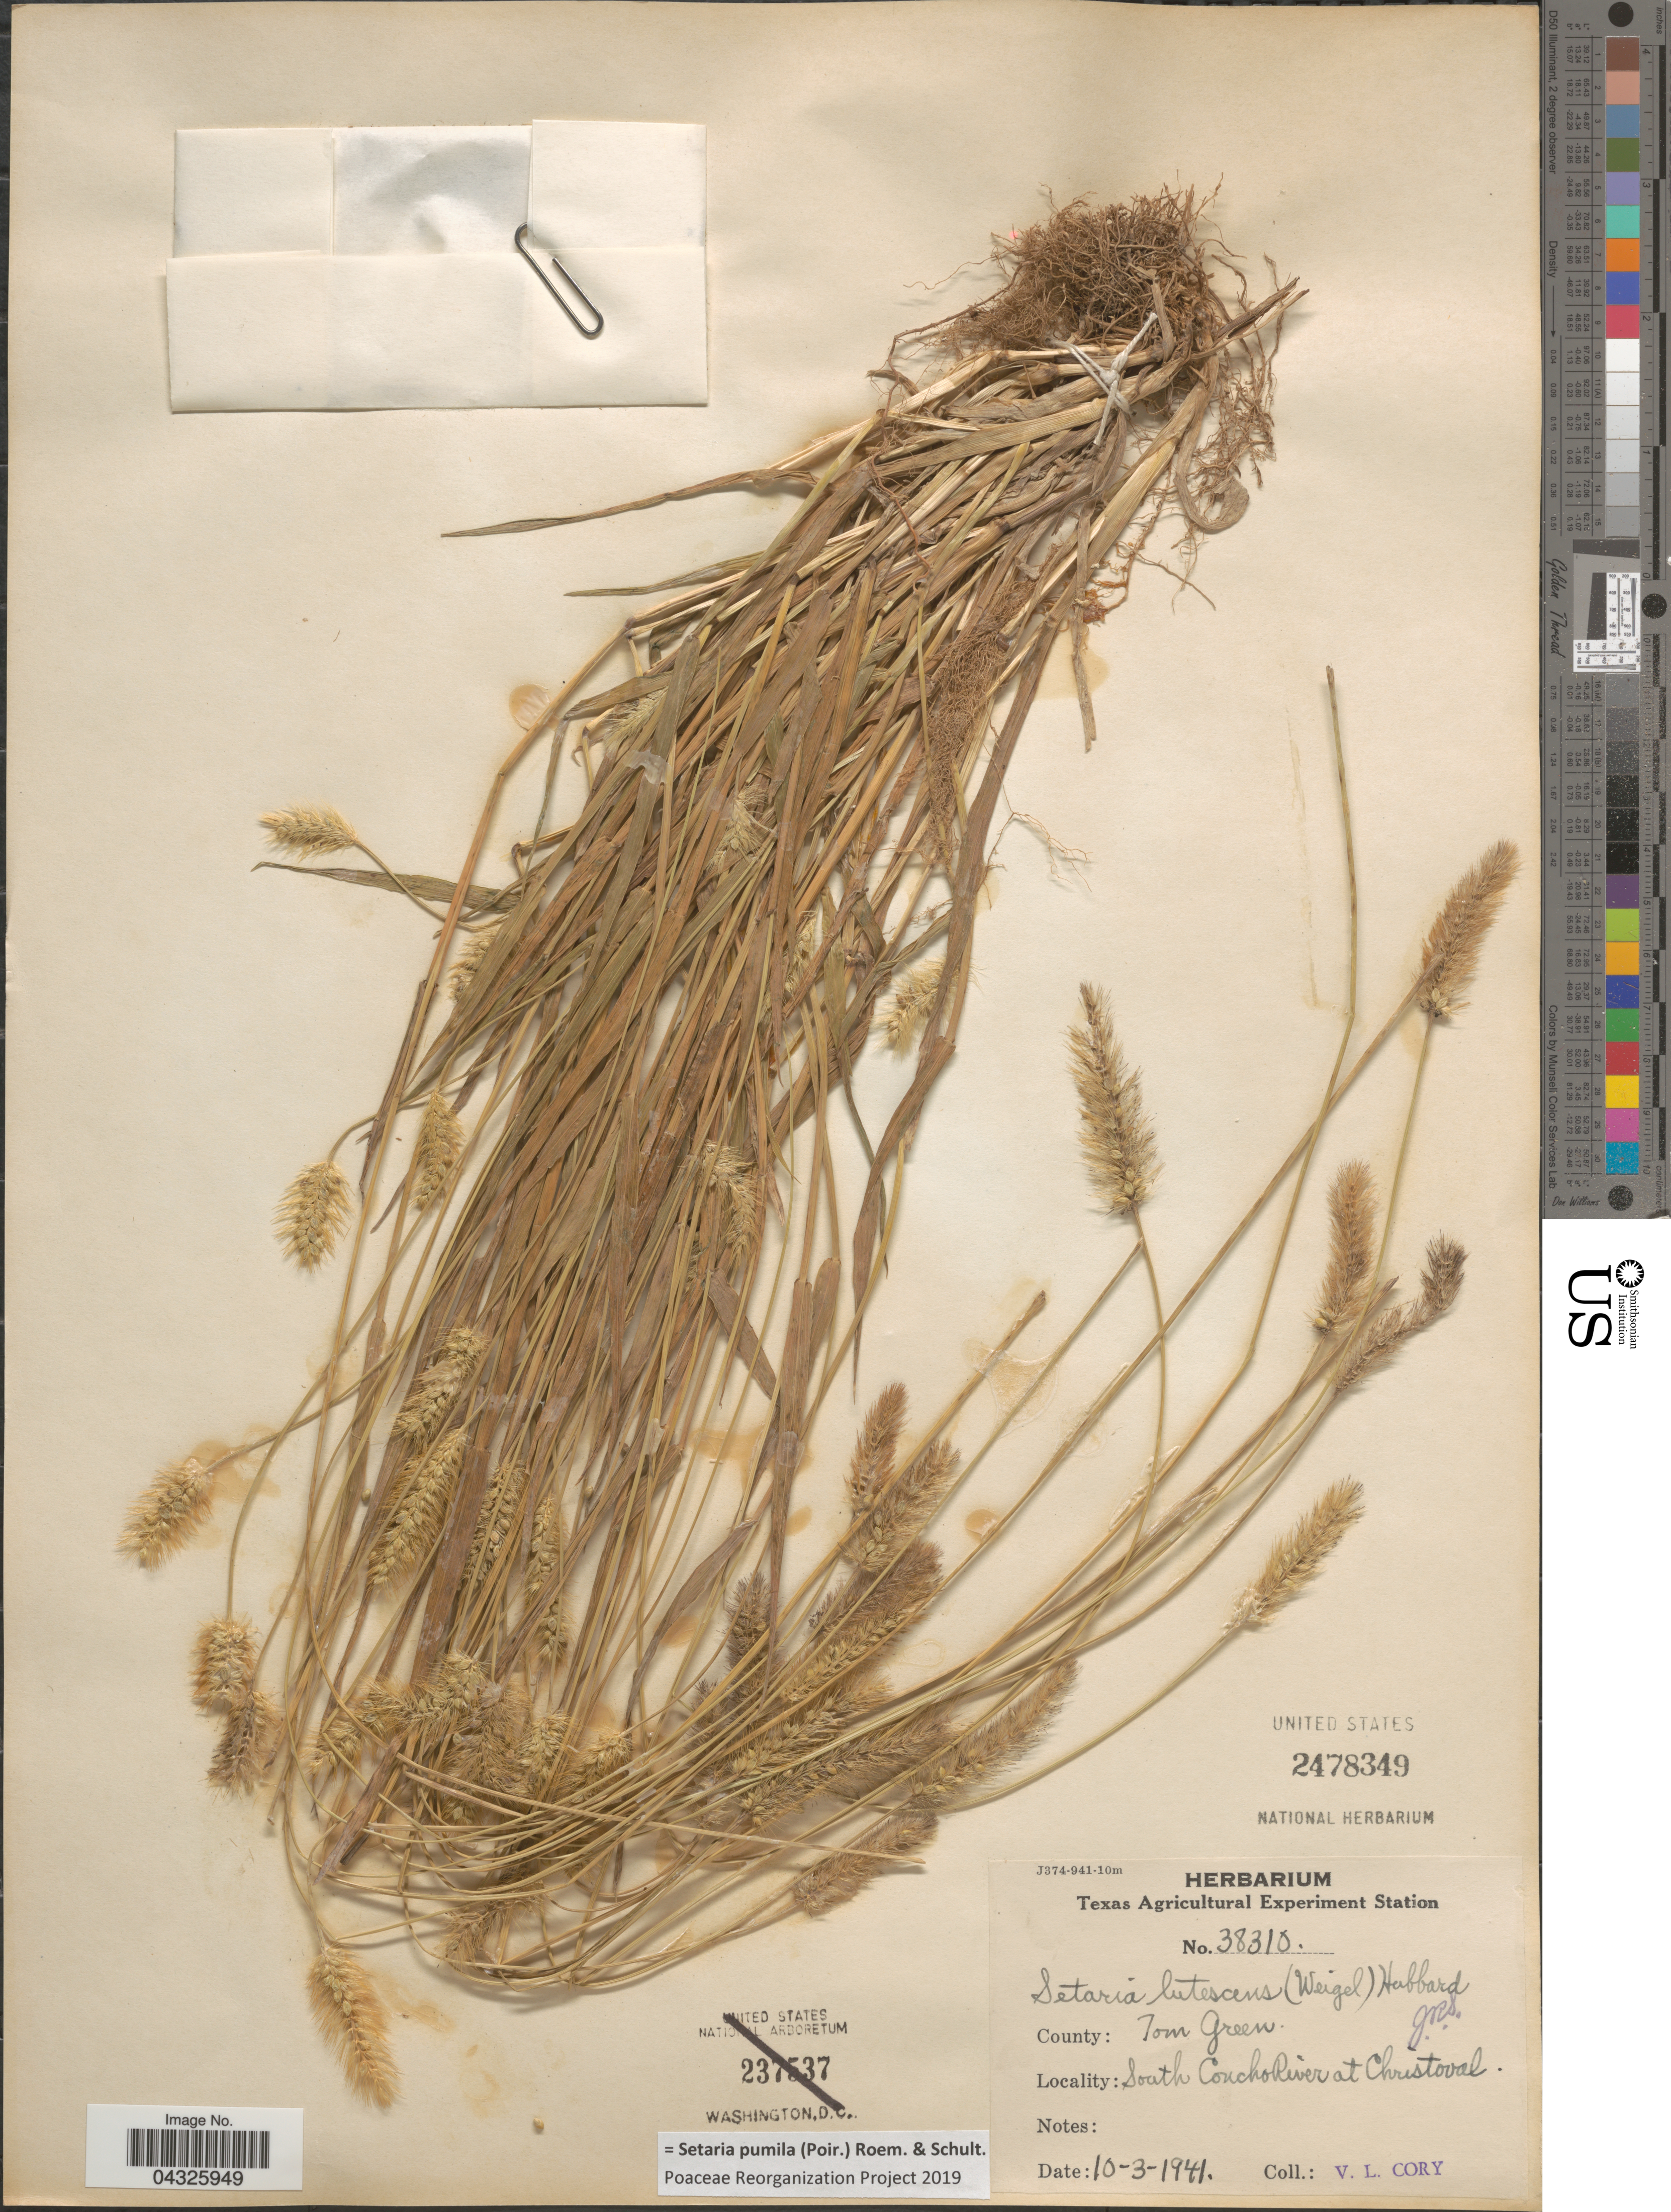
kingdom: Plantae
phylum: Tracheophyta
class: Liliopsida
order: Poales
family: Poaceae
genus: Setaria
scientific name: Setaria pumila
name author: (Poir.) Roem. & Schult.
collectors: V. Cory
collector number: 38310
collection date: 1941-10-03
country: United States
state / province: Texas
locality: County: Tom Green. South Concho River at Christoval.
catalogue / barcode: US 2478349